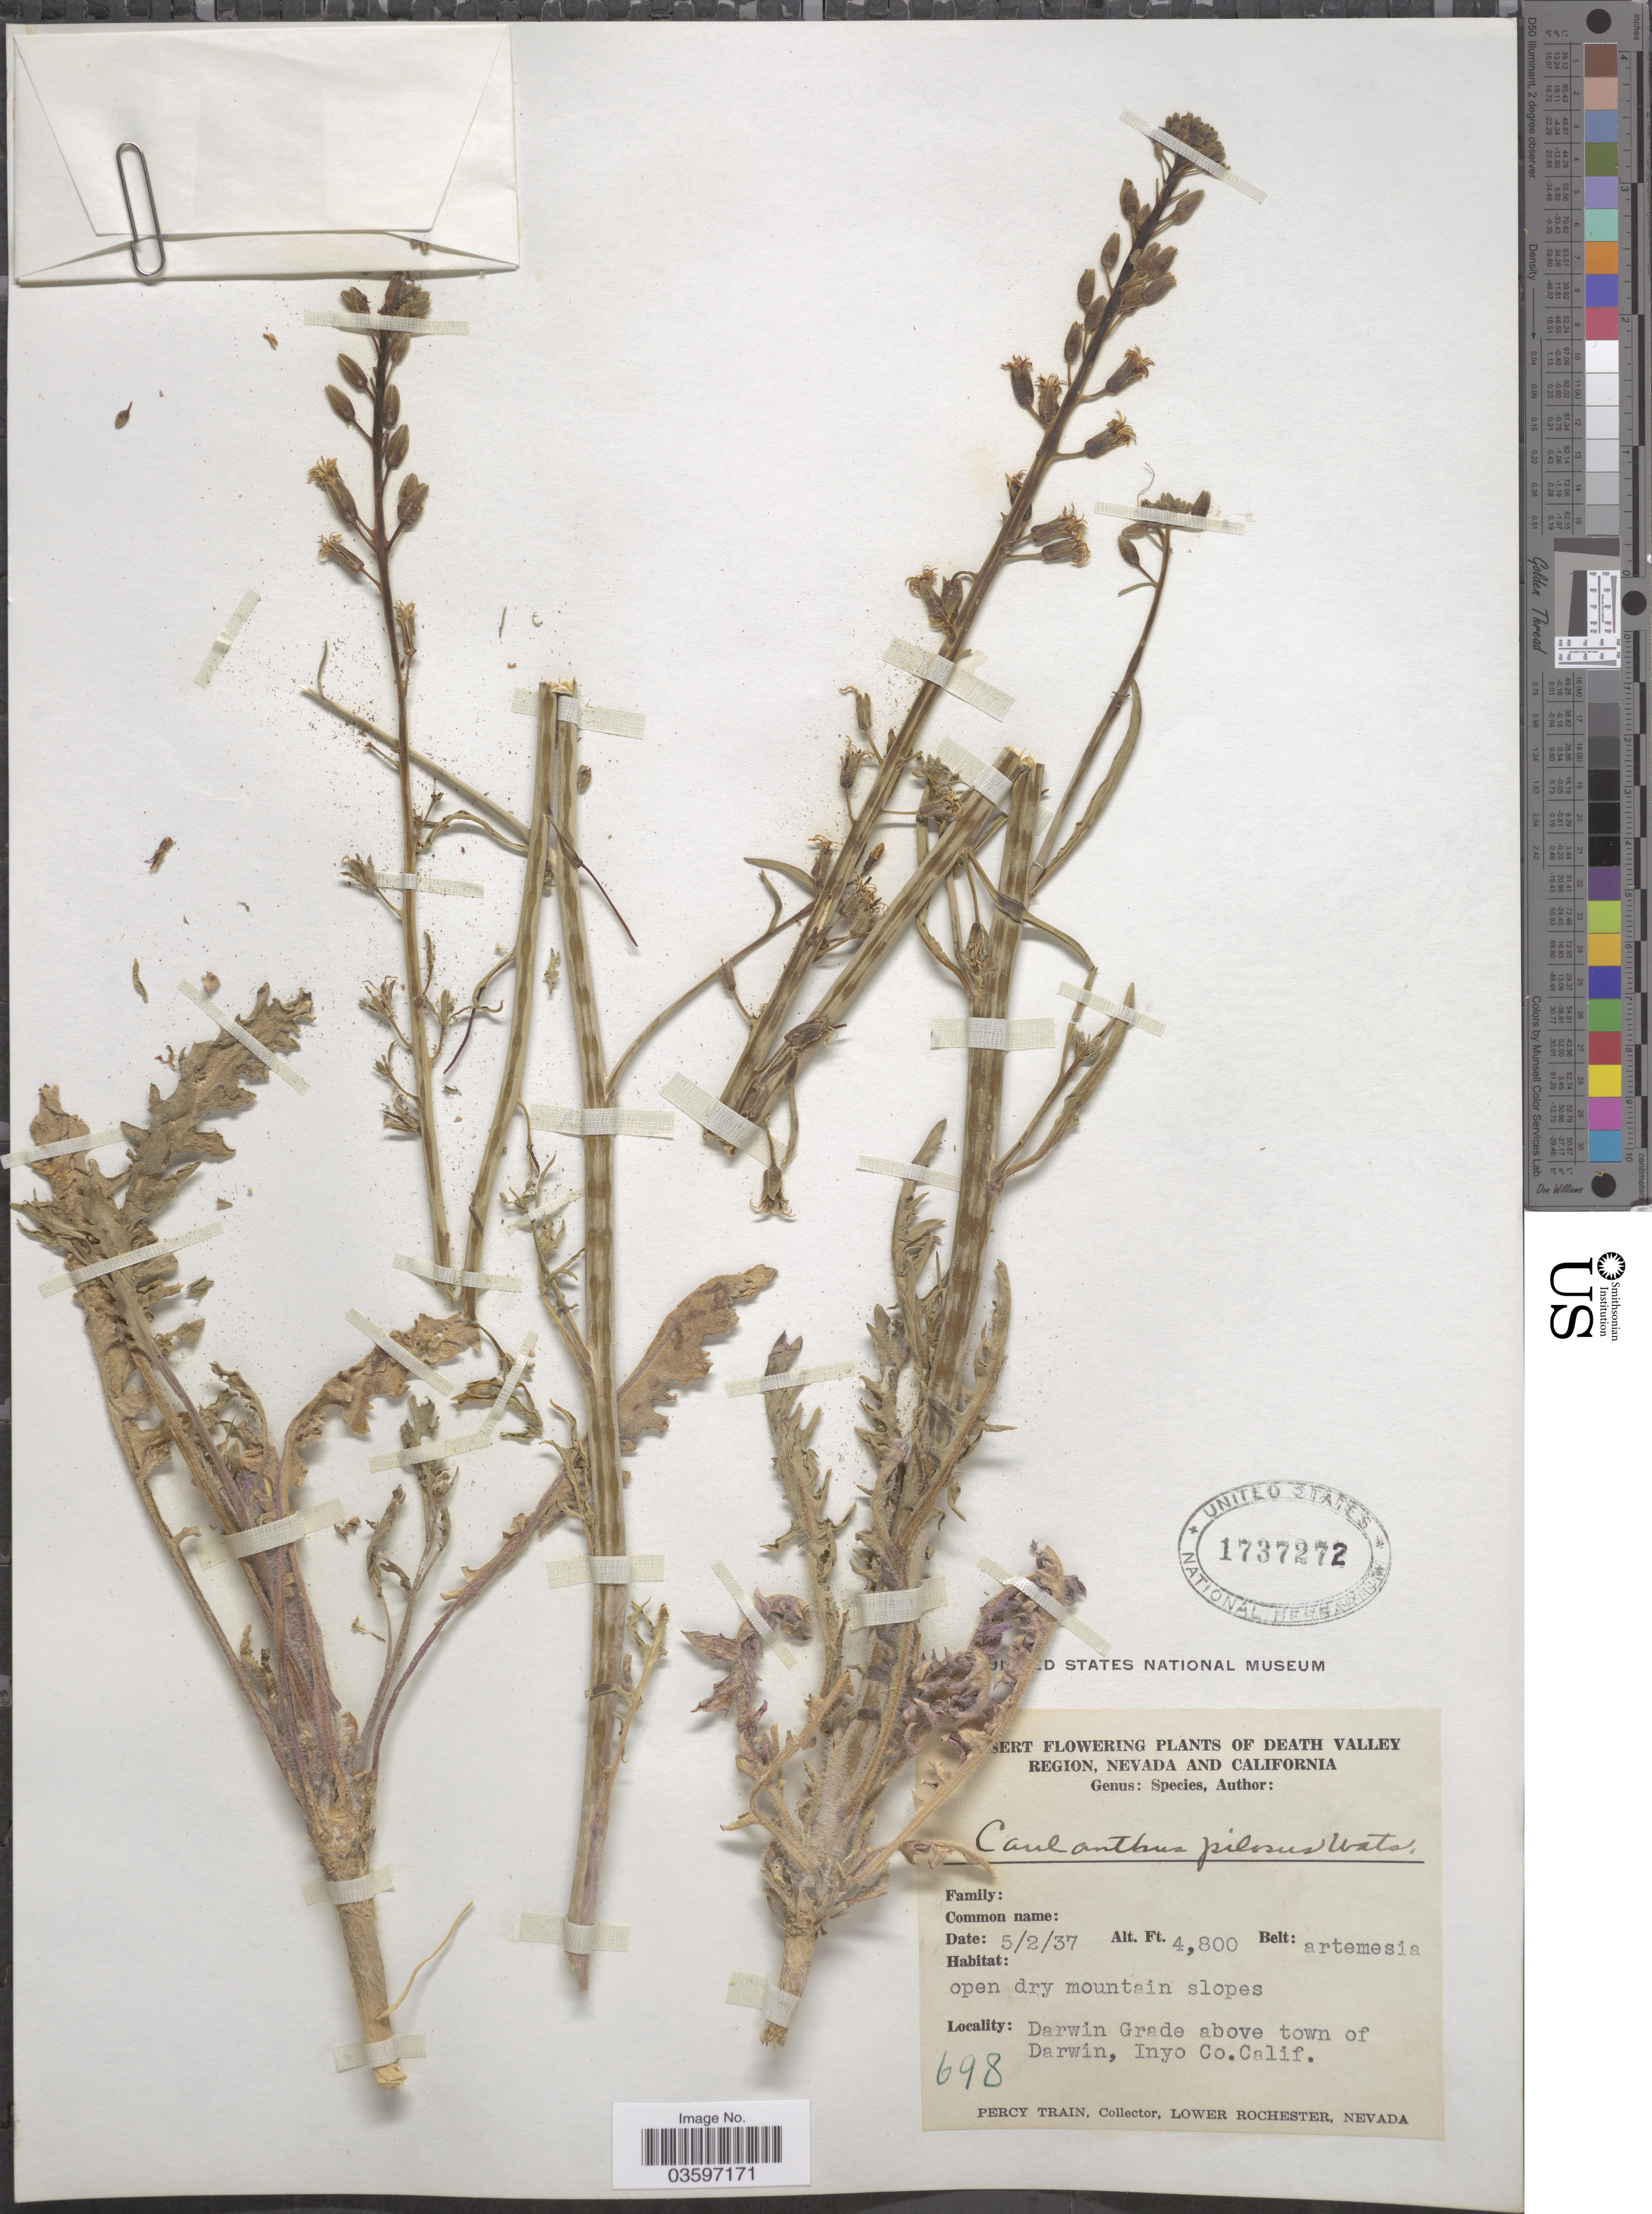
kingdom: Plantae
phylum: Tracheophyta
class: Magnoliopsida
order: Brassicales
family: Brassicaceae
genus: Caulanthus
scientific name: Caulanthus pilosus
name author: S. Watson in C. King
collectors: P. Train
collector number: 698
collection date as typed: Transcribed d/m/y: 2/5/37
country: United States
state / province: California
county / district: Inyo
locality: Death Valley Region. Belt: artemesia. Darwin Grade above town of Darwin, Inyo Co.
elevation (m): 1463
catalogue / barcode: US 1737272